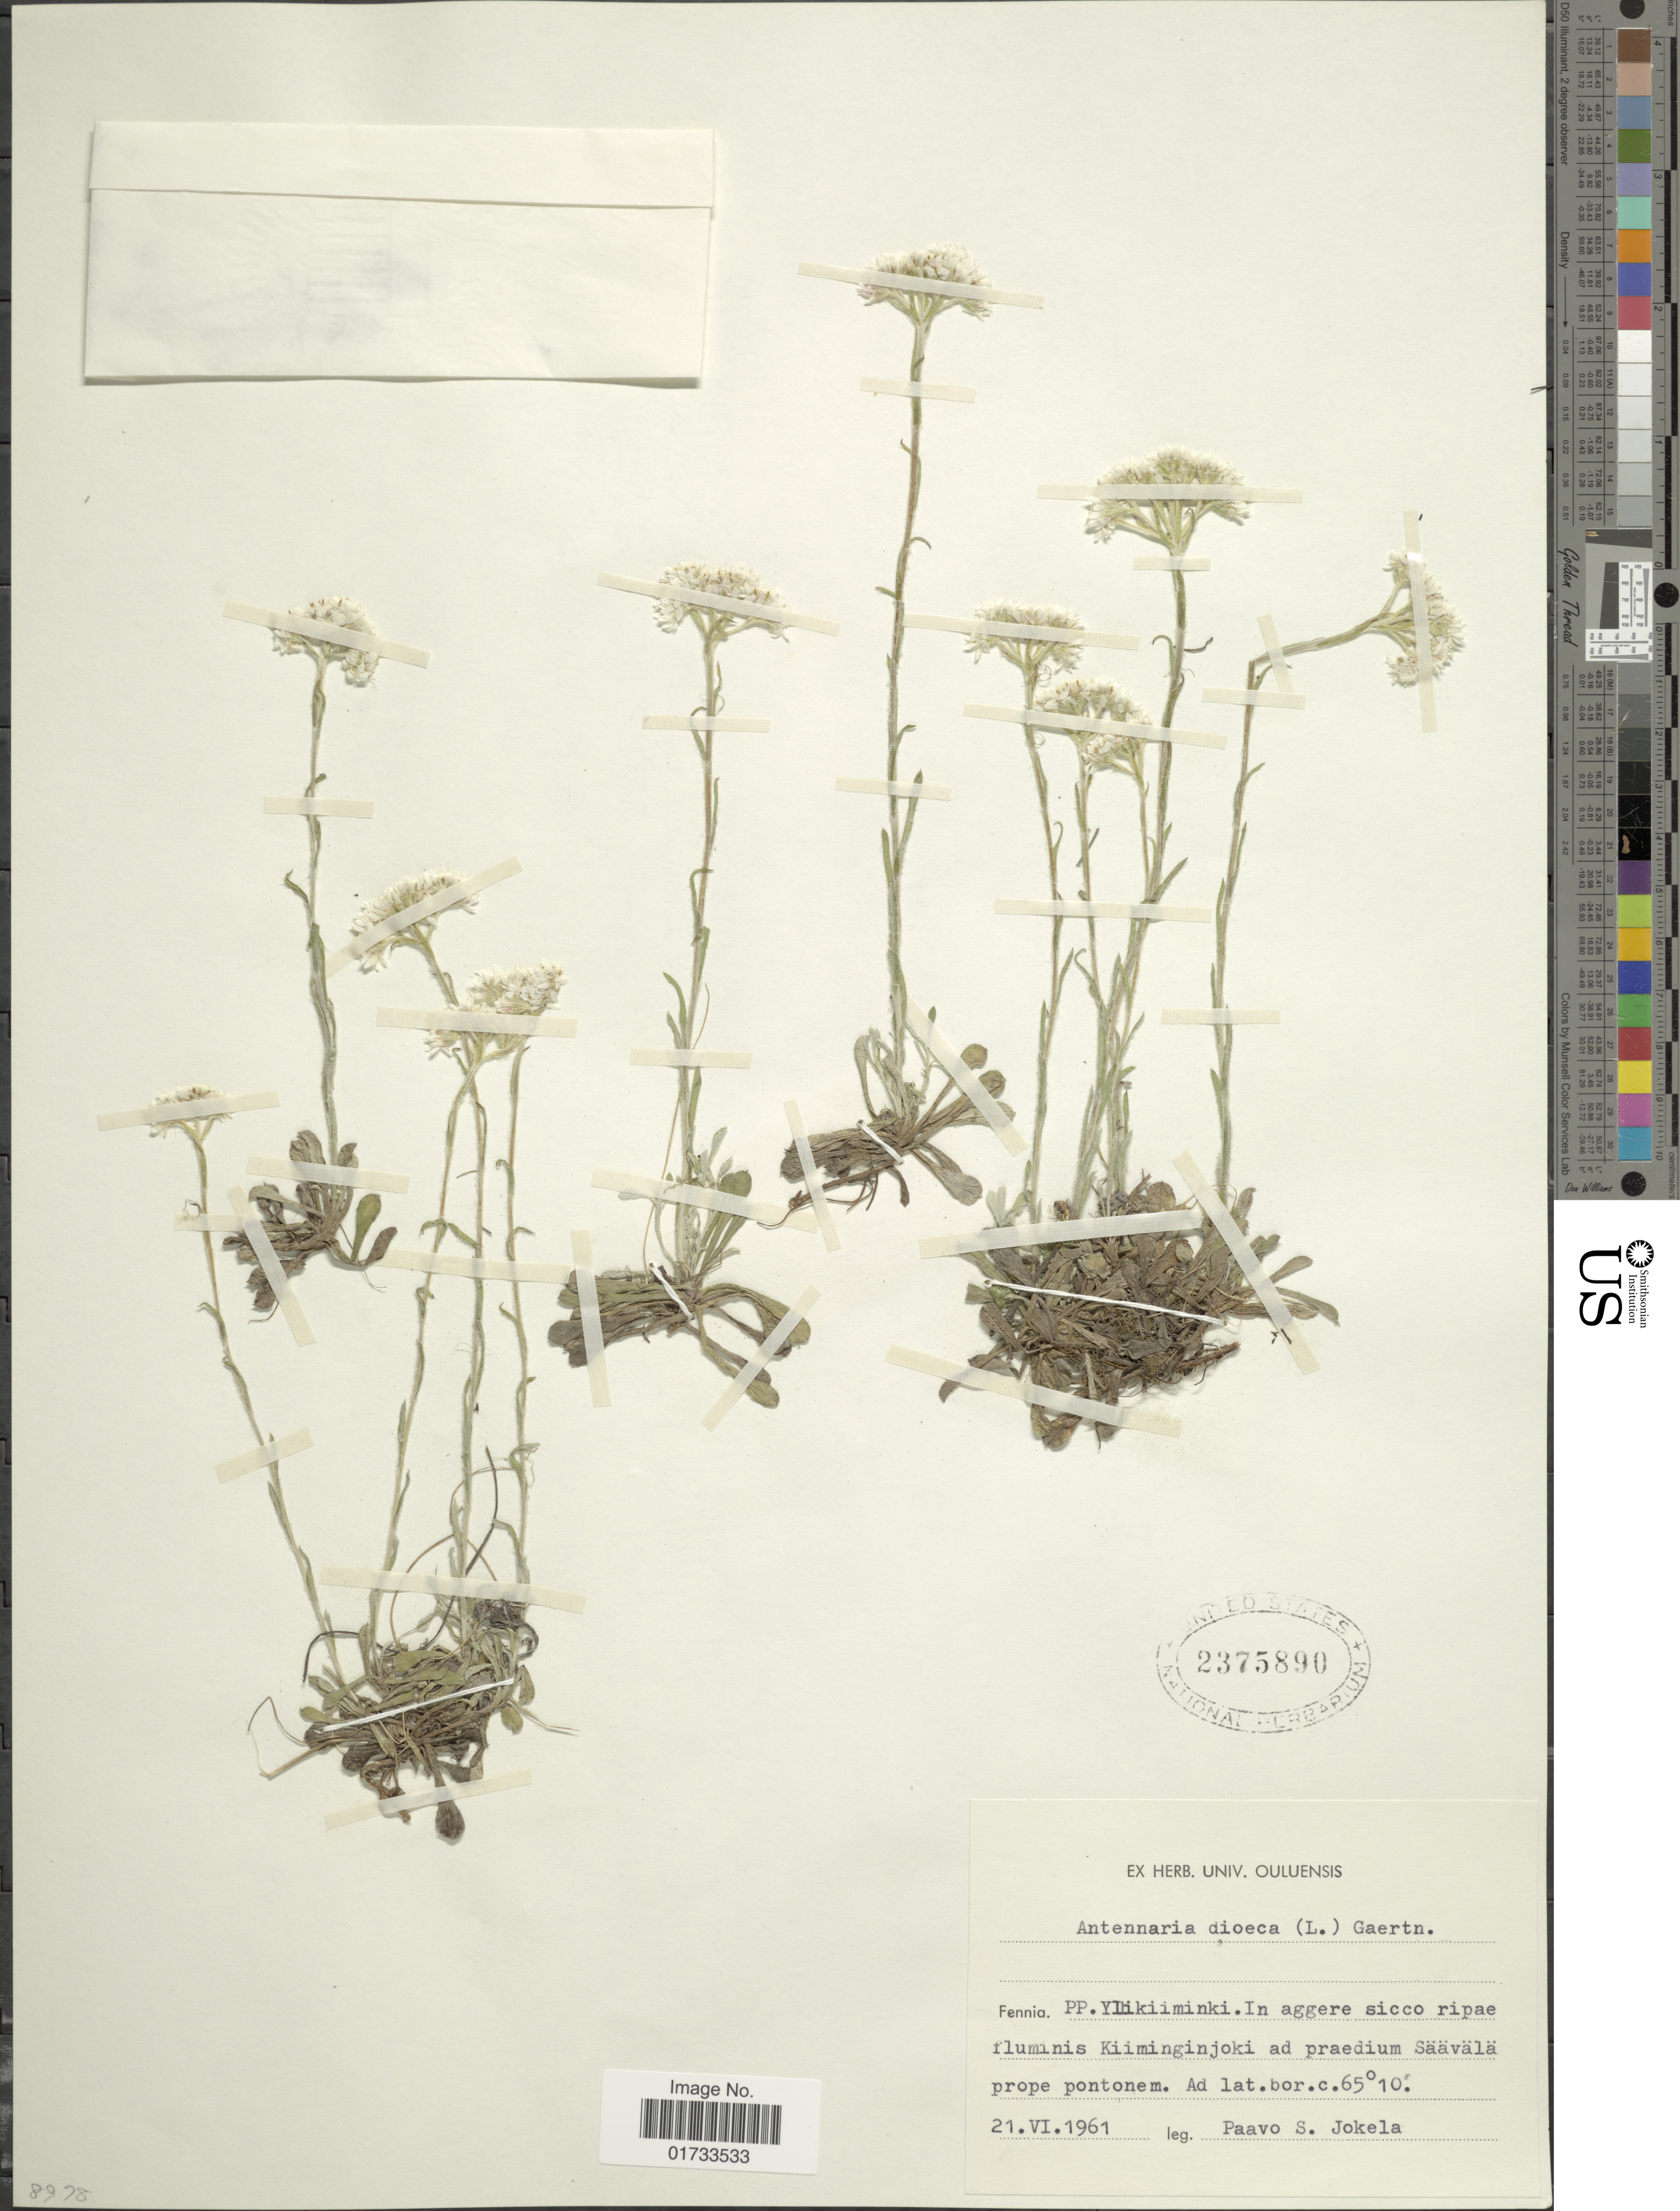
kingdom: Plantae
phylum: Tracheophyta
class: Magnoliopsida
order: Asterales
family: Asteraceae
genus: Antennaria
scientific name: Antennaria dioica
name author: (L.) Gaertn.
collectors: P. Jokela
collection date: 1961-06-21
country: Finland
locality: Pp. Yllikiiminki, in aggere sico ripae fluminis Kiiminginjoki ad praedium Säävälä prope pontonem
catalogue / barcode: US 2375890